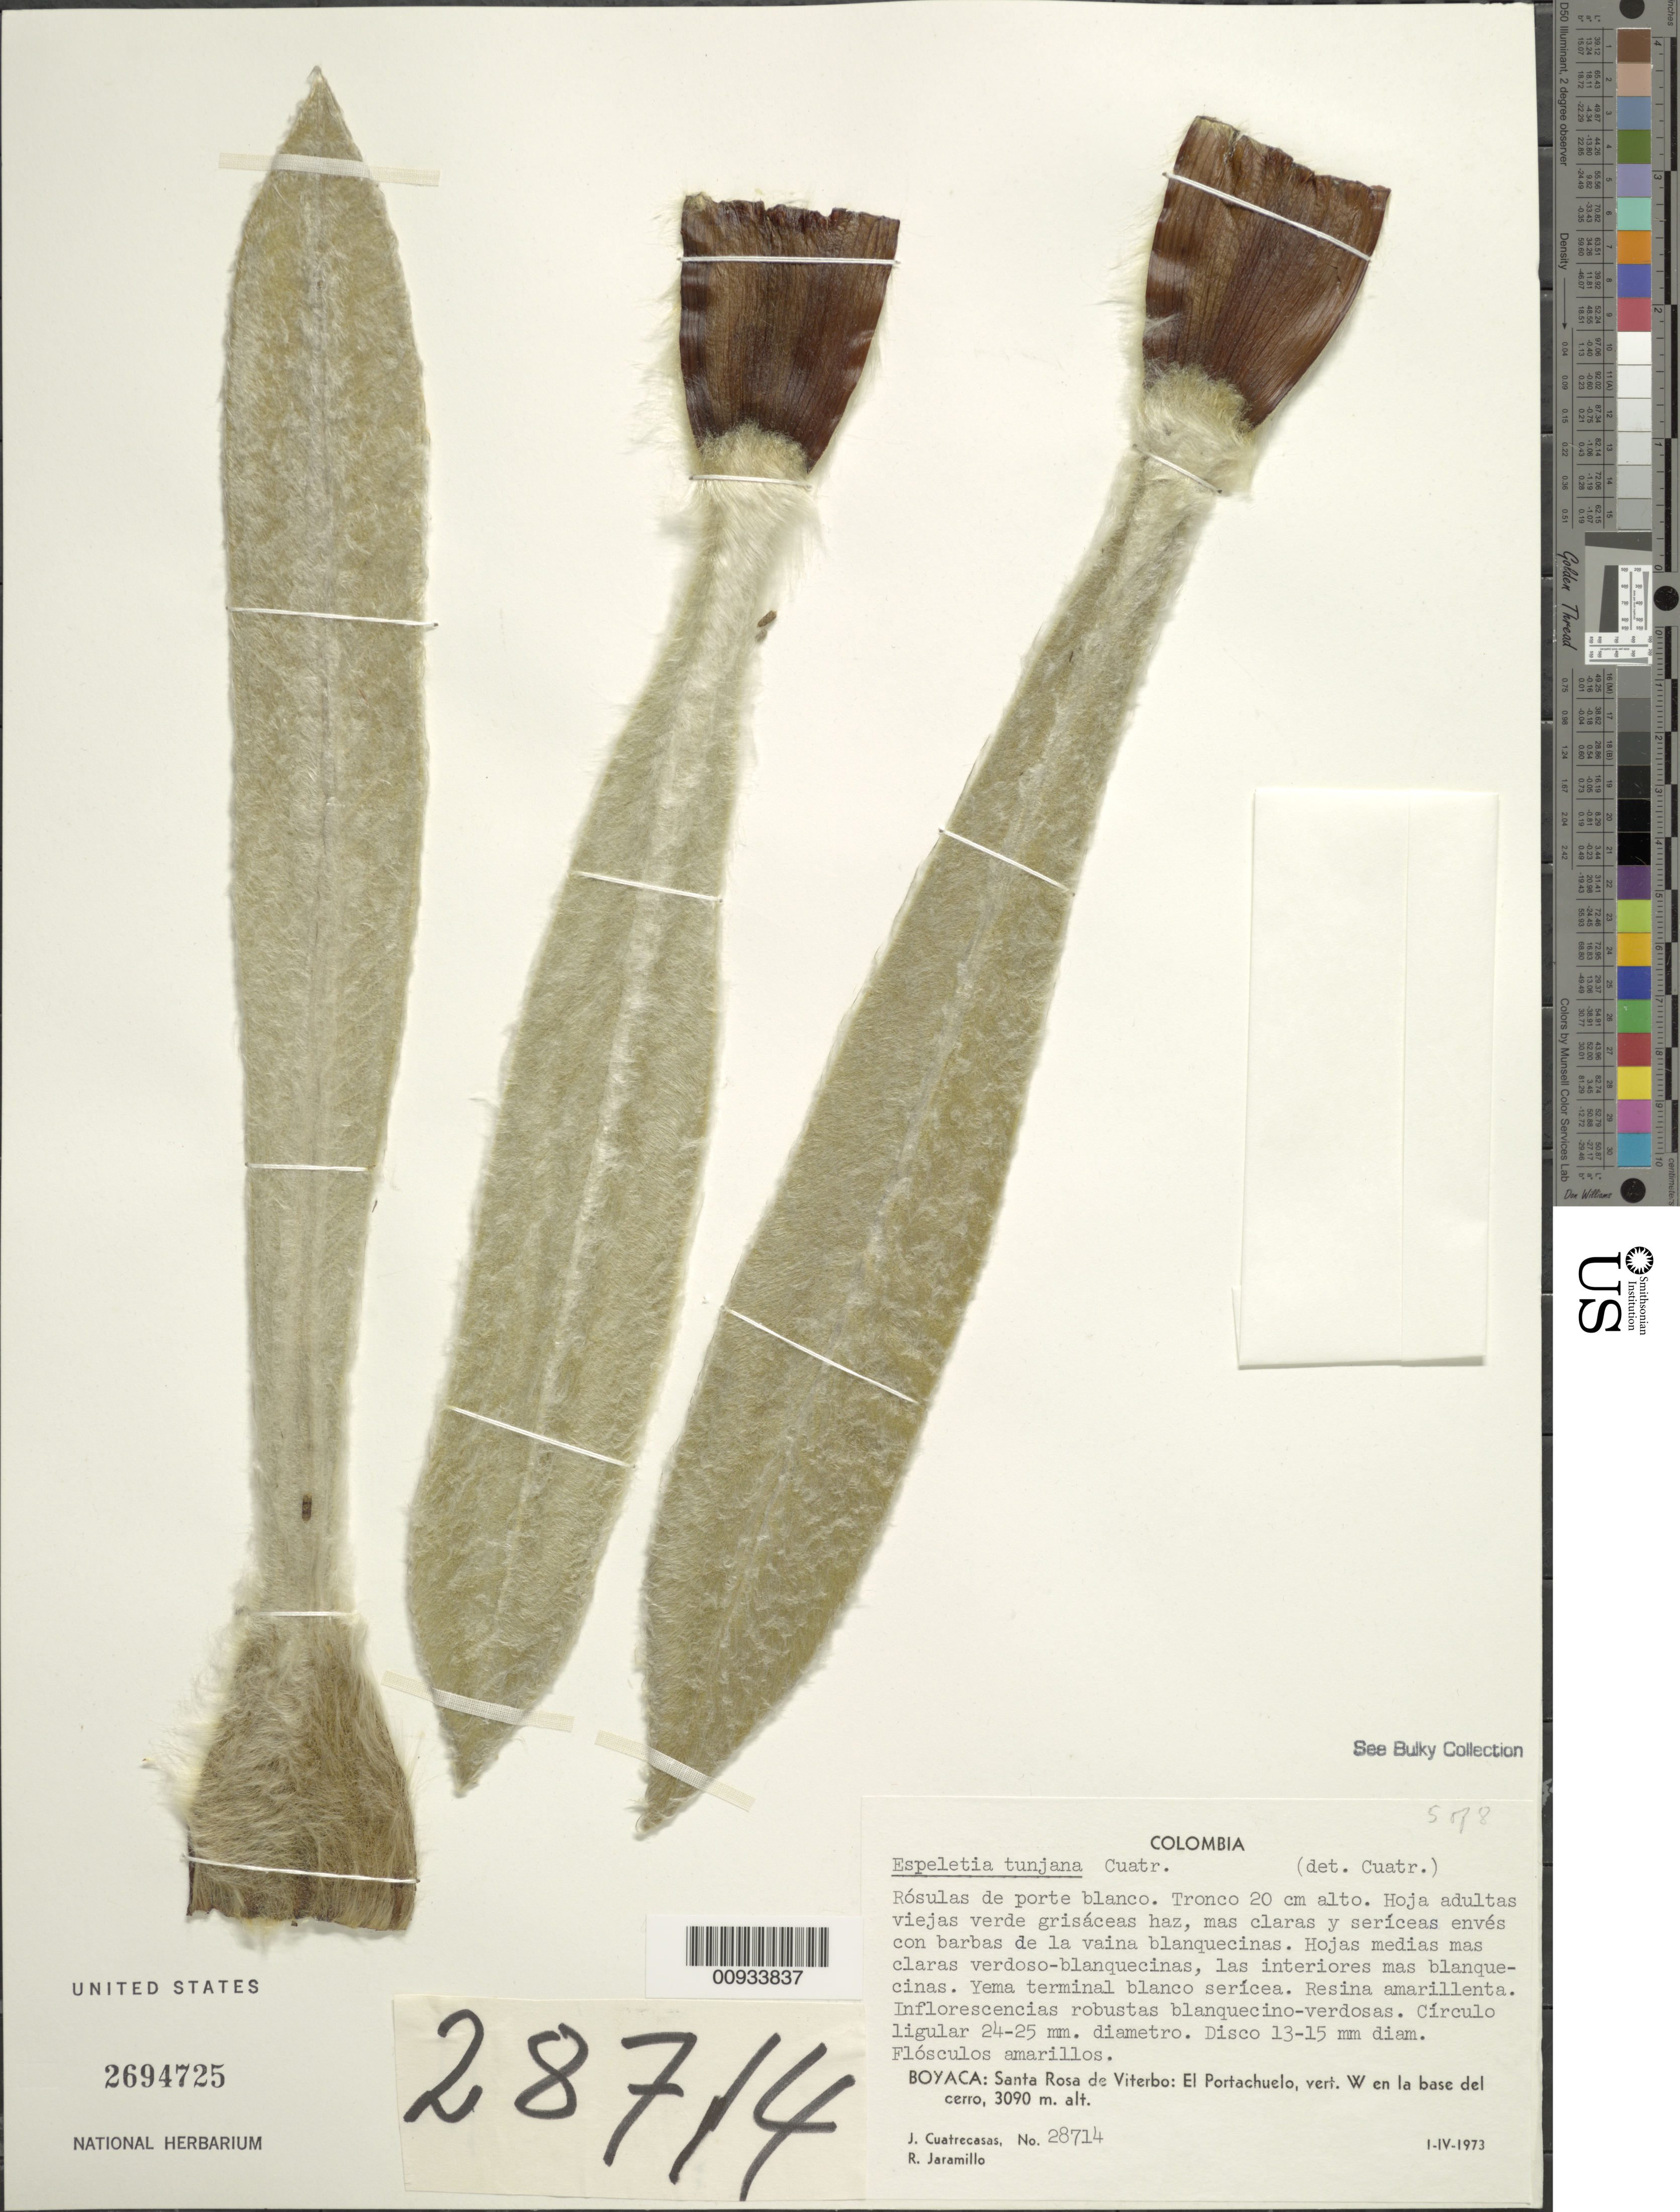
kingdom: Plantae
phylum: Tracheophyta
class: Magnoliopsida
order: Asterales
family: Asteraceae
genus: Espeletia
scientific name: Espeletia tunjana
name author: Cuatrec.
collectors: J. Cuatrecasas & R. Jaramillo M.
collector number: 28714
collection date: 1973-04-01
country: Colombia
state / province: Boyacá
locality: Santa Rosa de Viterbo, El Portachuelo, vert. W en la base del cerro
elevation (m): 3090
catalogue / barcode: US 2694725